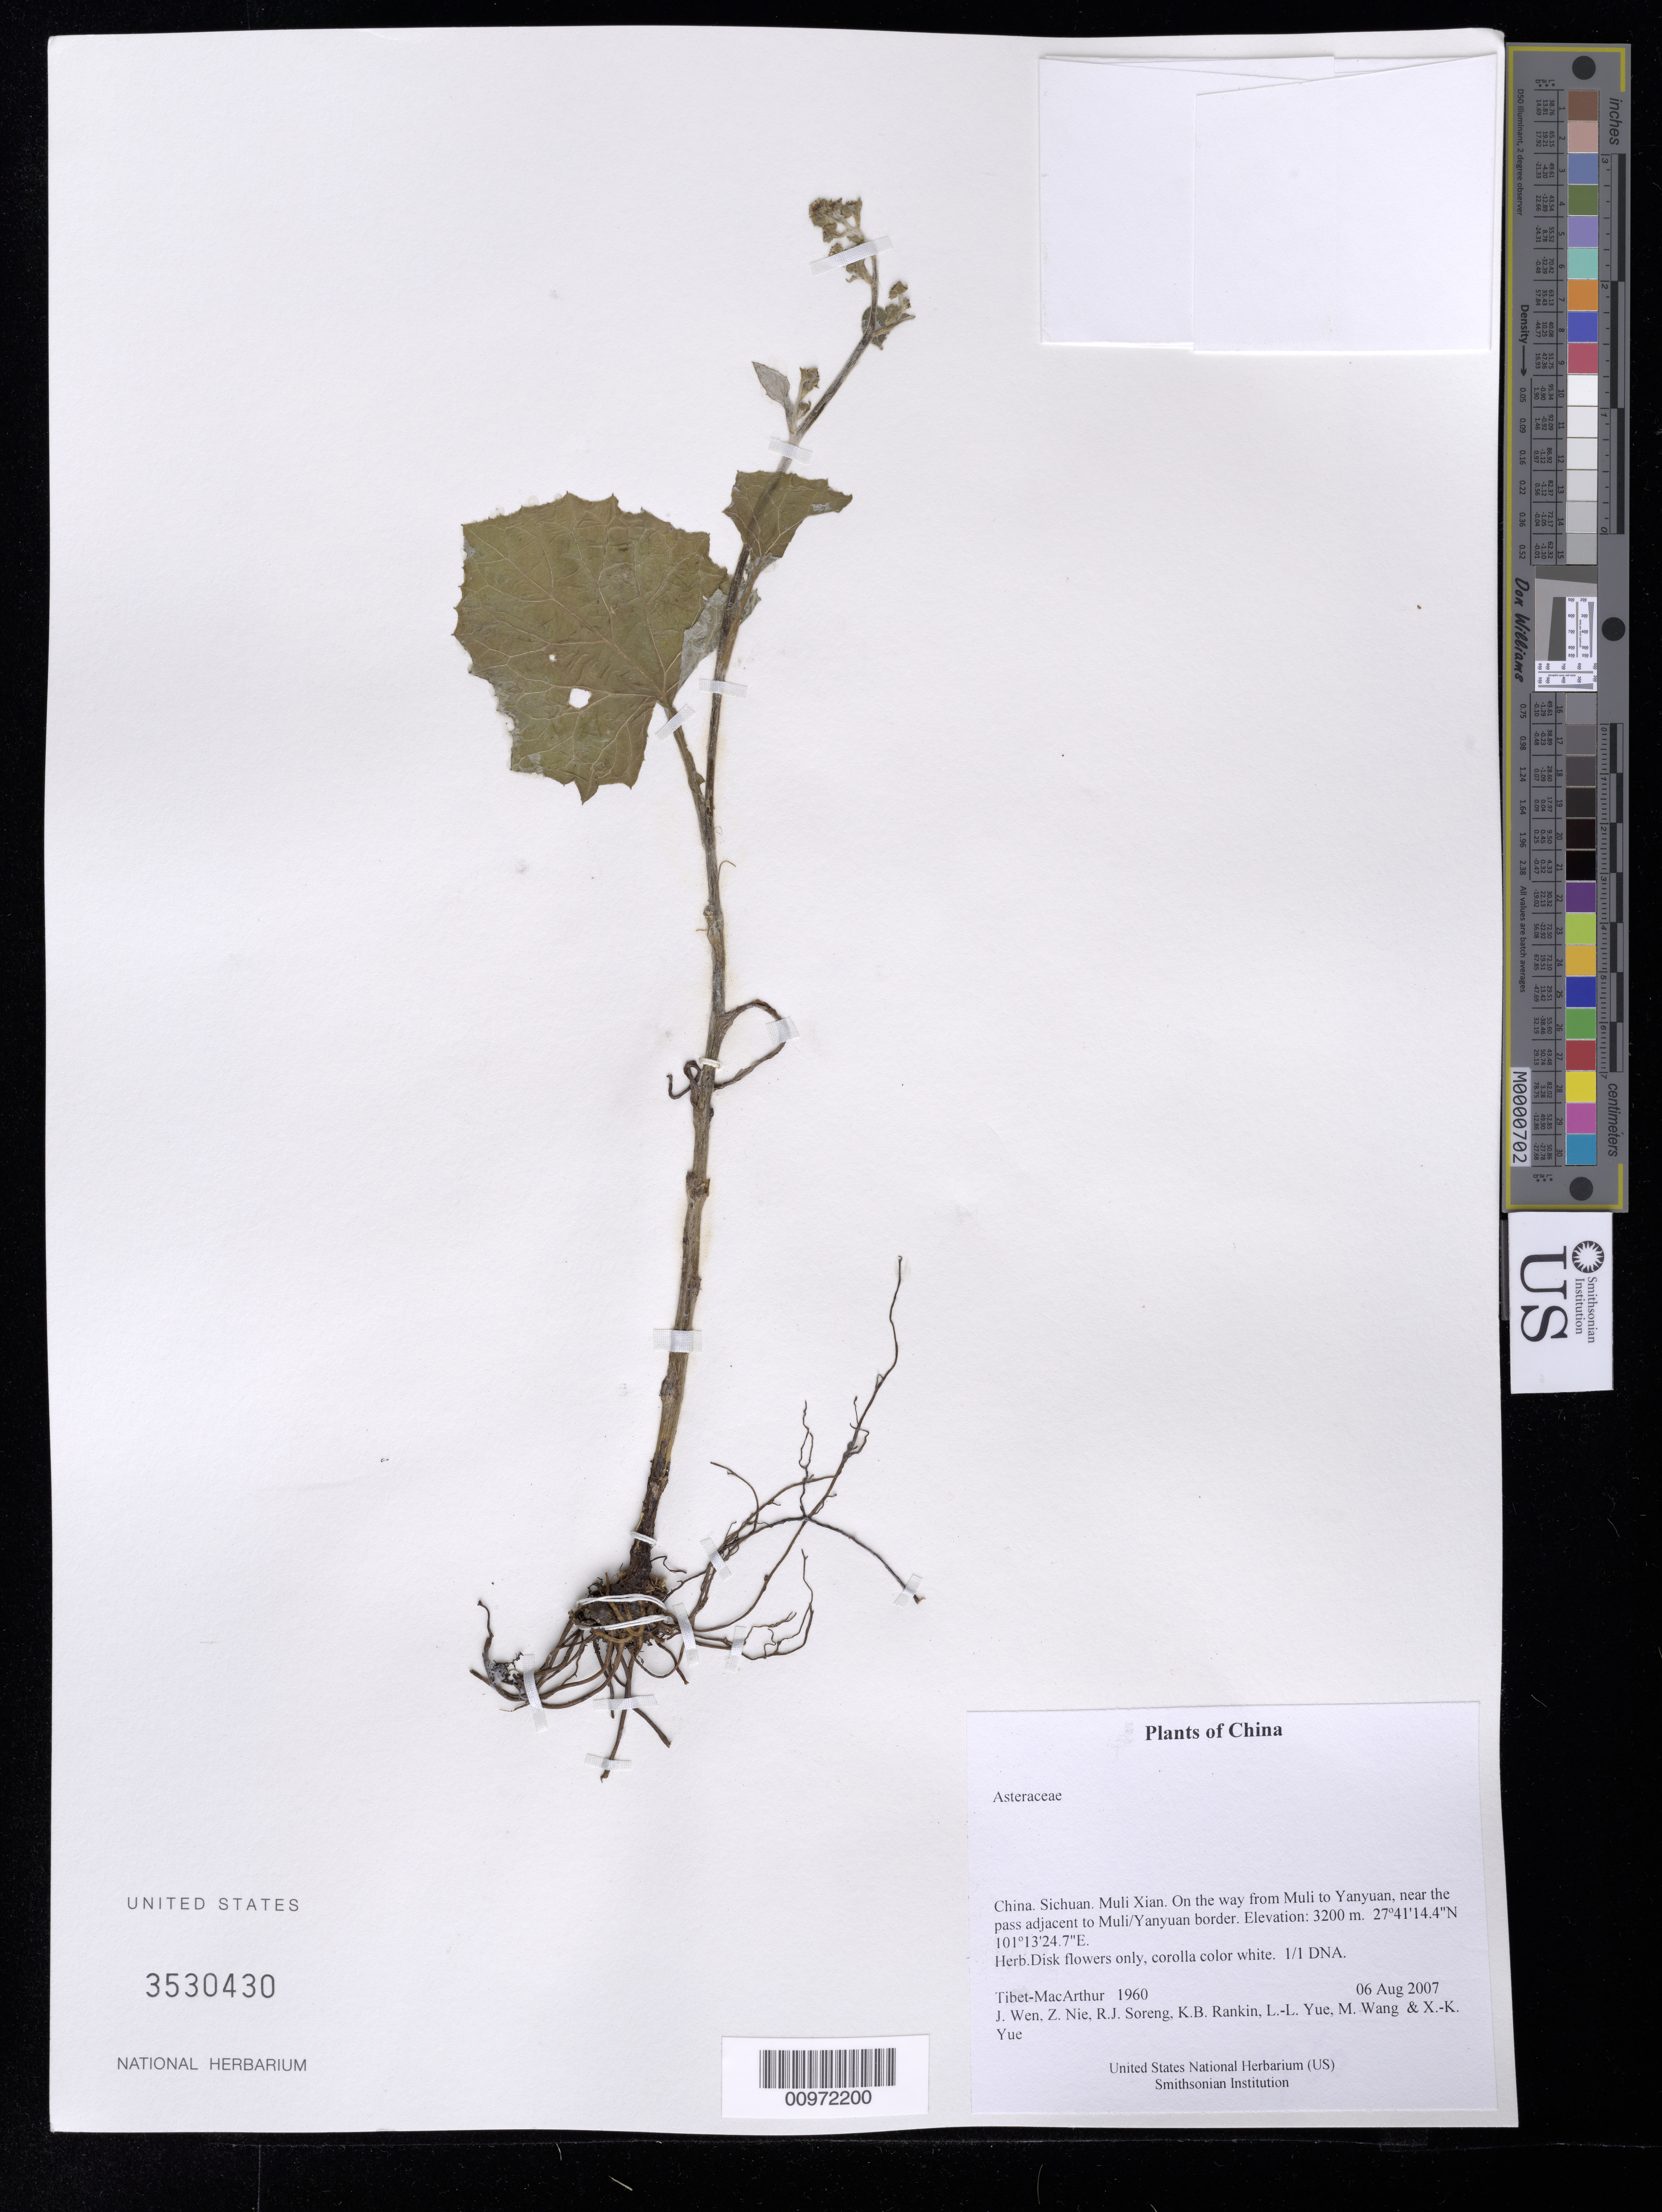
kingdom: Plantae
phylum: Tracheophyta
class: Magnoliopsida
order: Asterales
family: Asteraceae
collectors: Tibet-MacArthur, J. Wen, Z. Nie, R. J. Soreng, K. Rankin, L. Yue, M. Wang & X. Yue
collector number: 1960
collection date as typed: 06 Aug 2007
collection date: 2007-08-06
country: China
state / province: Sichuan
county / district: Muli Xian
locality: On the way from Muli to Yanyuan, near the pass adjacent to Muli/Yanyuan border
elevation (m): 3200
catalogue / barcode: US 3530430